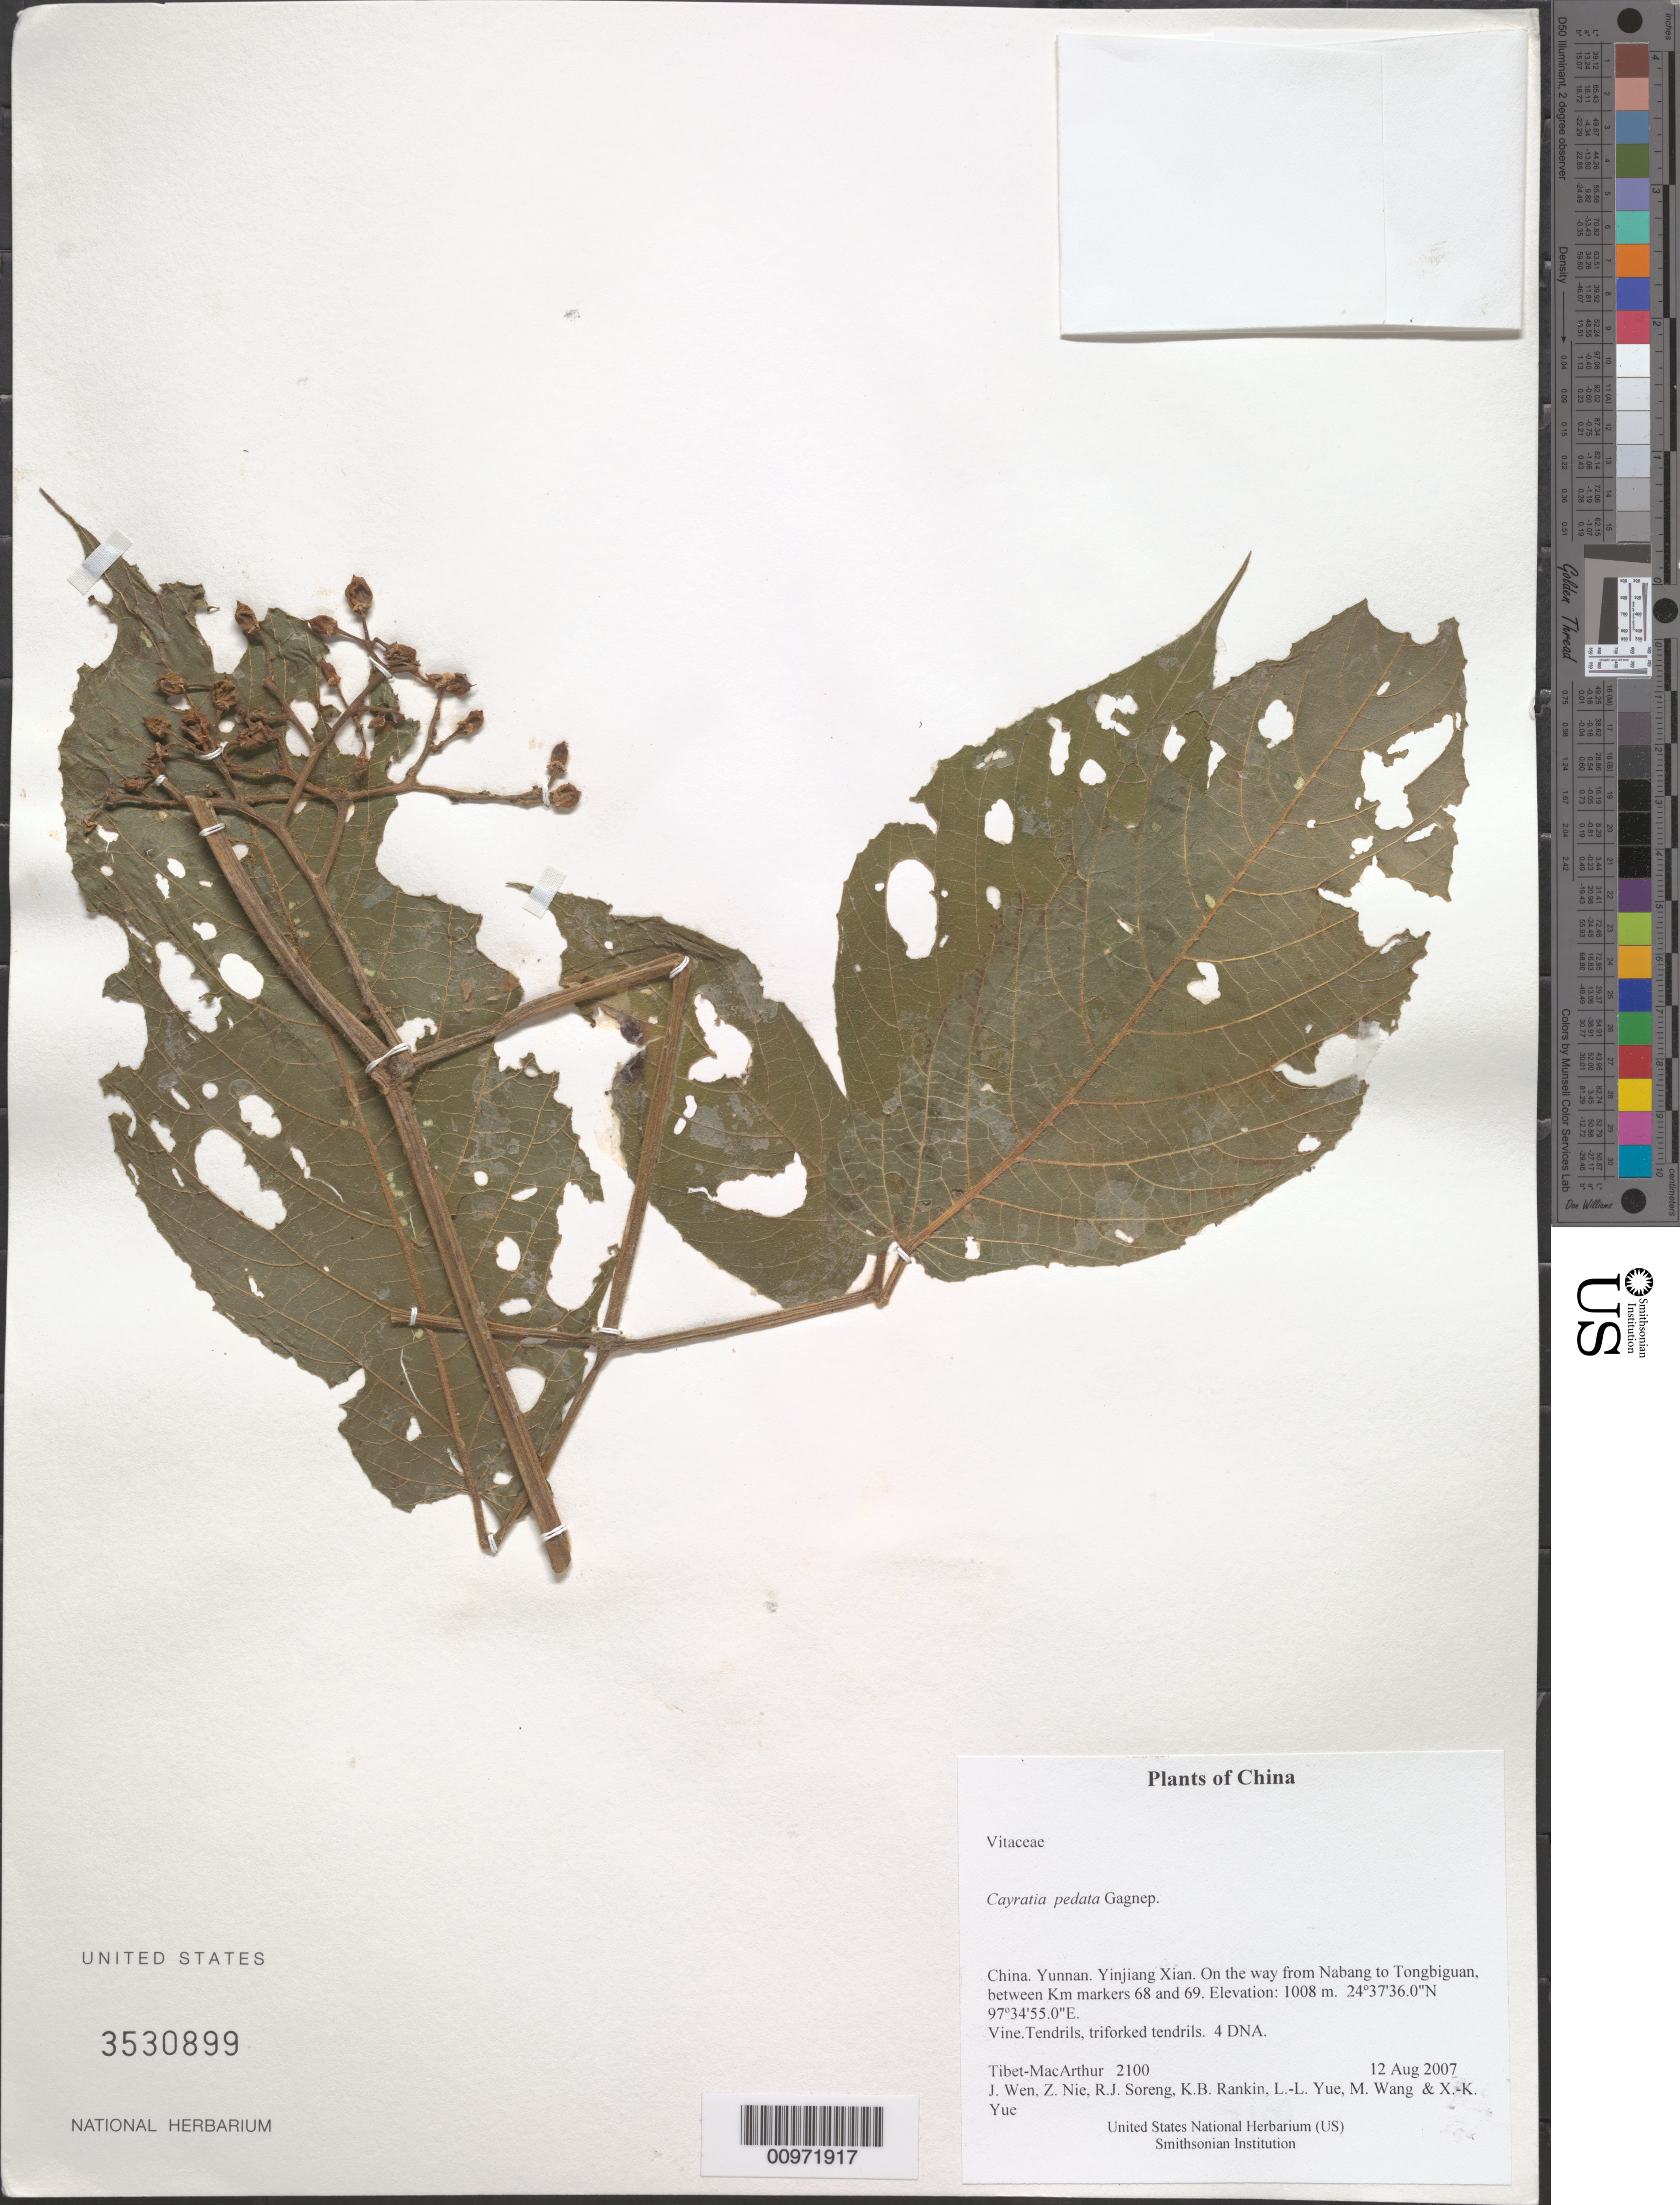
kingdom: Plantae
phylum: Tracheophyta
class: Magnoliopsida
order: Vitales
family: Vitaceae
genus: Cayratia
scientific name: Cayratia pedata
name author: (Lour.) Gagnep.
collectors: Tibet-MacArthur, J. Wen, Z. Nie, R. J. Soreng, K. Rankin, L. Yue, M. Wang & X. Yue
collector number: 2100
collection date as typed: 12 Aug 2007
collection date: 2007-08-12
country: China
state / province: Yunnan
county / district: Yinjiang Xian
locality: On the way from Nabang to Tongbiguan, between Km markers 68 and 69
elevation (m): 1008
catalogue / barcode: US 3530899